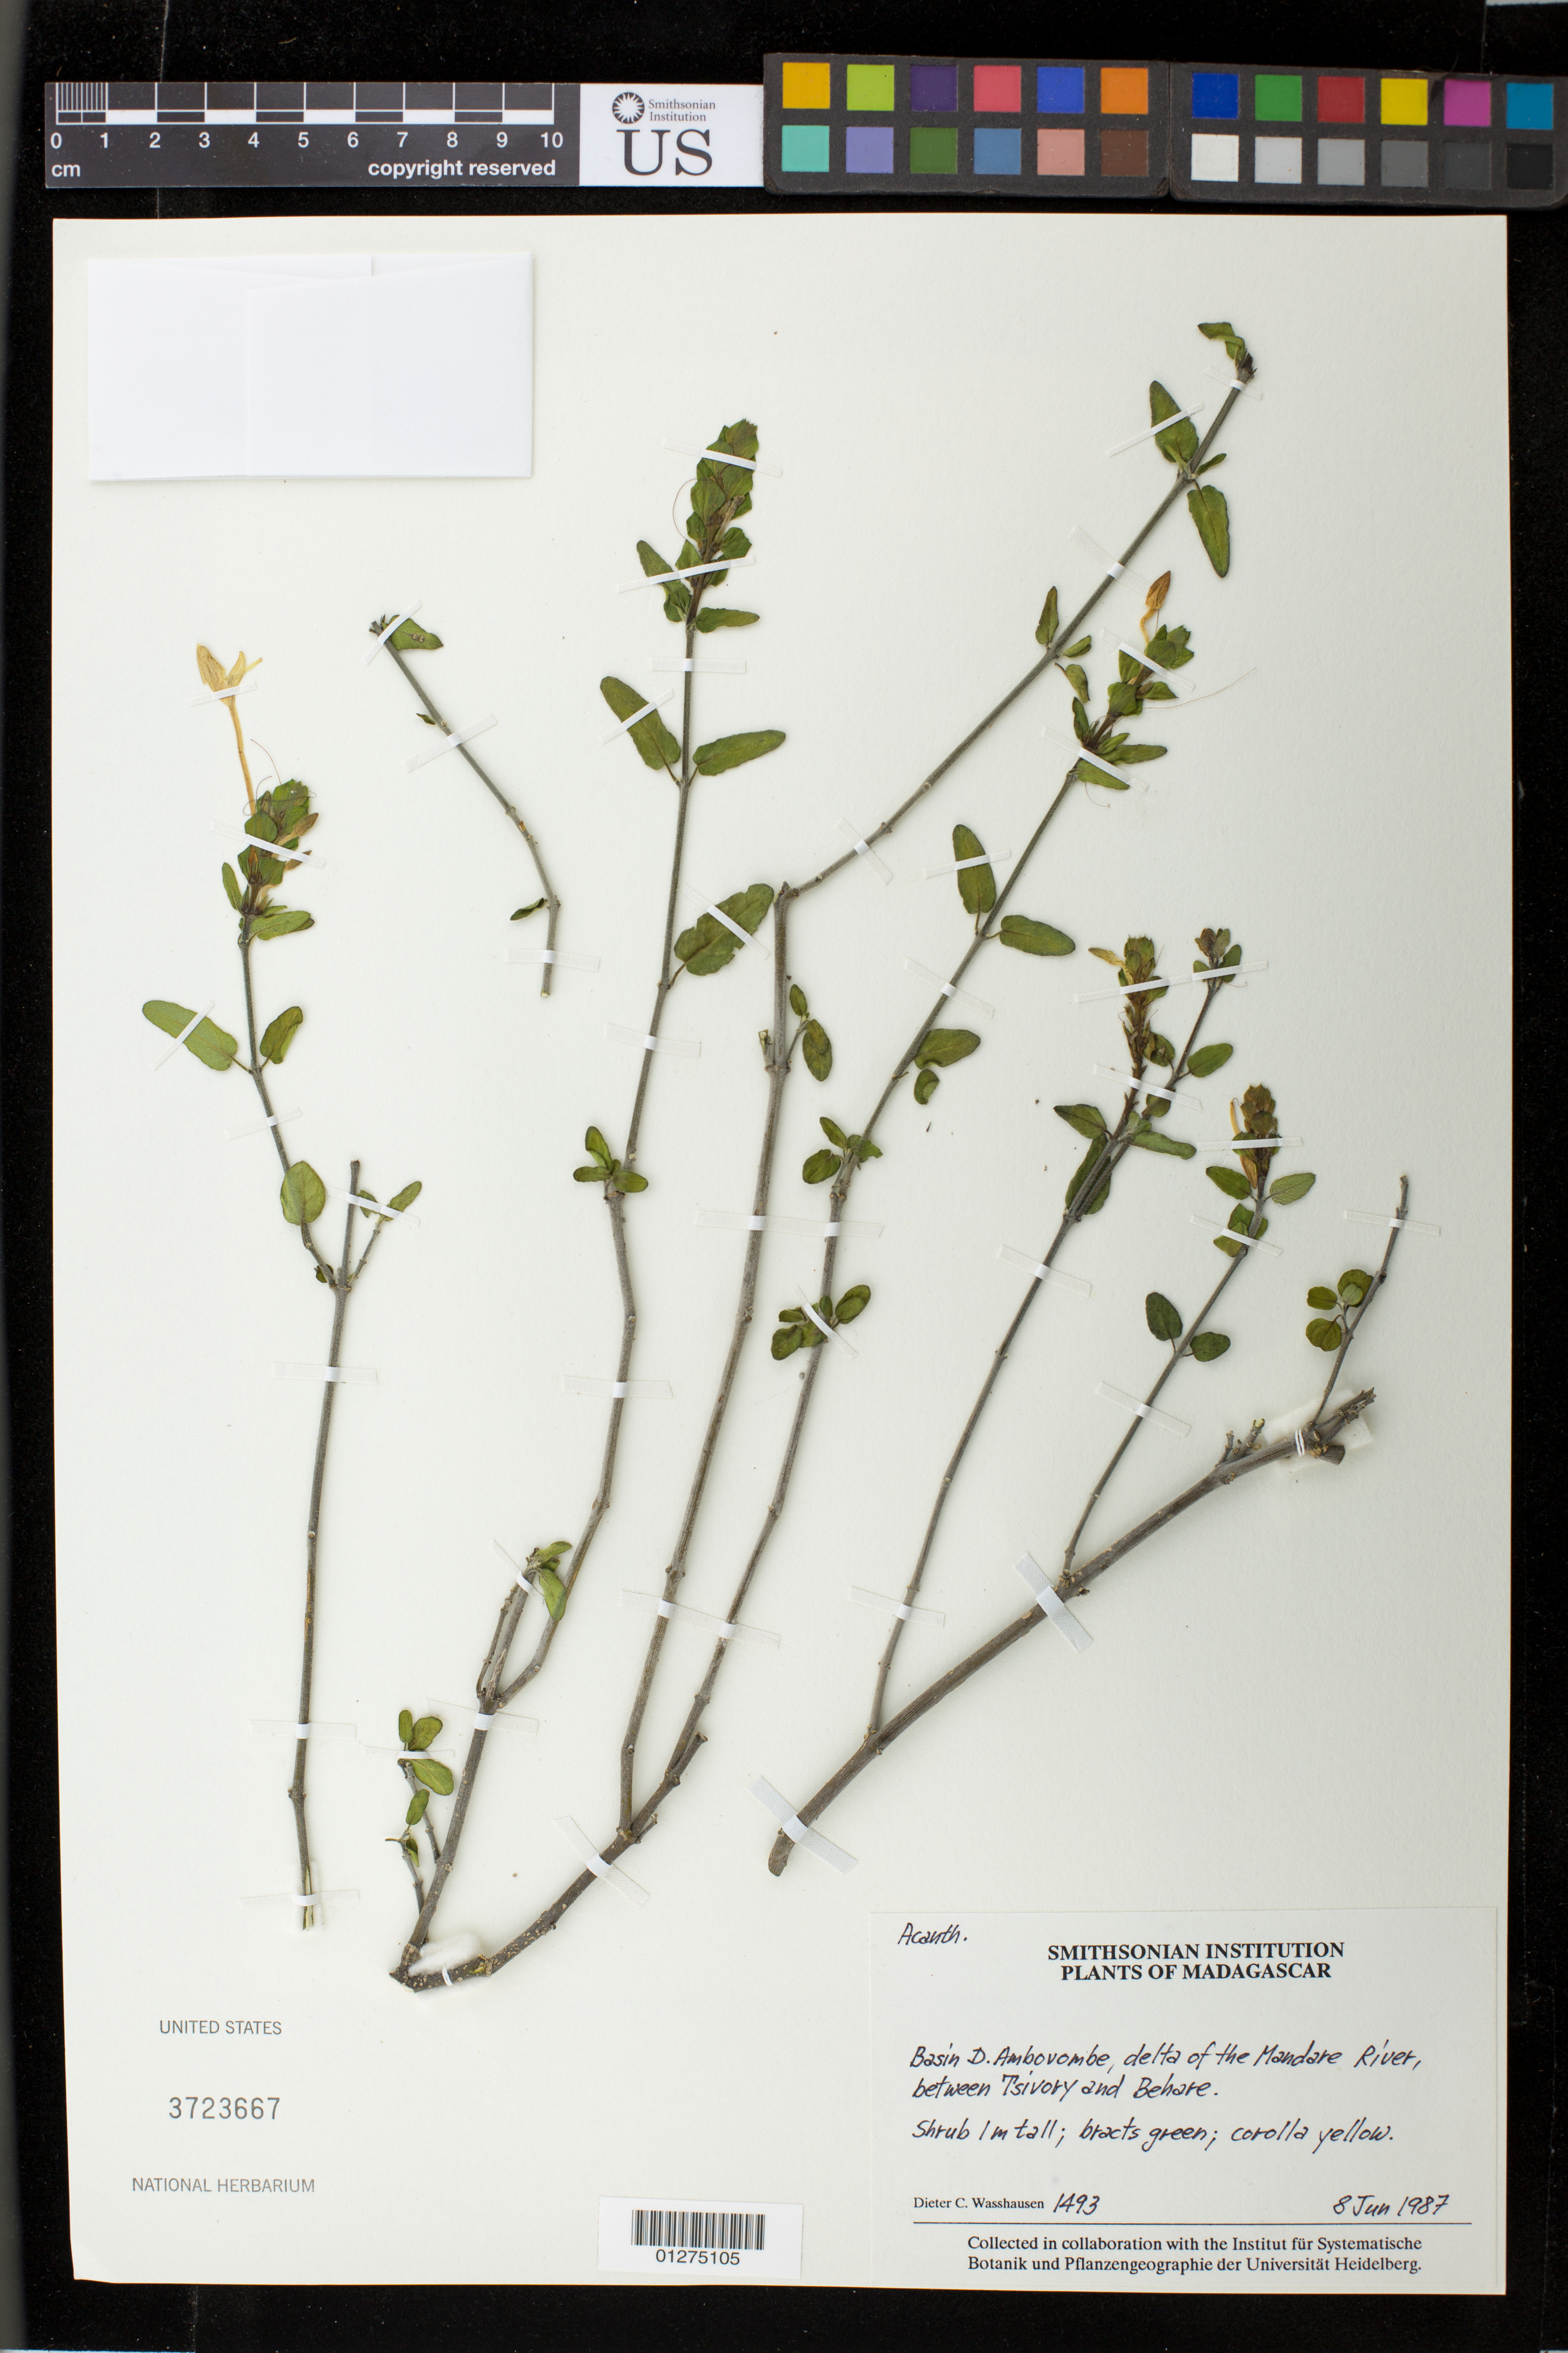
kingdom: Plantae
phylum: Tracheophyta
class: Magnoliopsida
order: Lamiales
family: Acanthaceae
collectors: D. C. Wasshausen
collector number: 1493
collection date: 1987-06-08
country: Madagascar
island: Madagascar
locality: Basin D. Ambovombe, delta of the Mandare River between Tsivory and Behare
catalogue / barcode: US 3723667